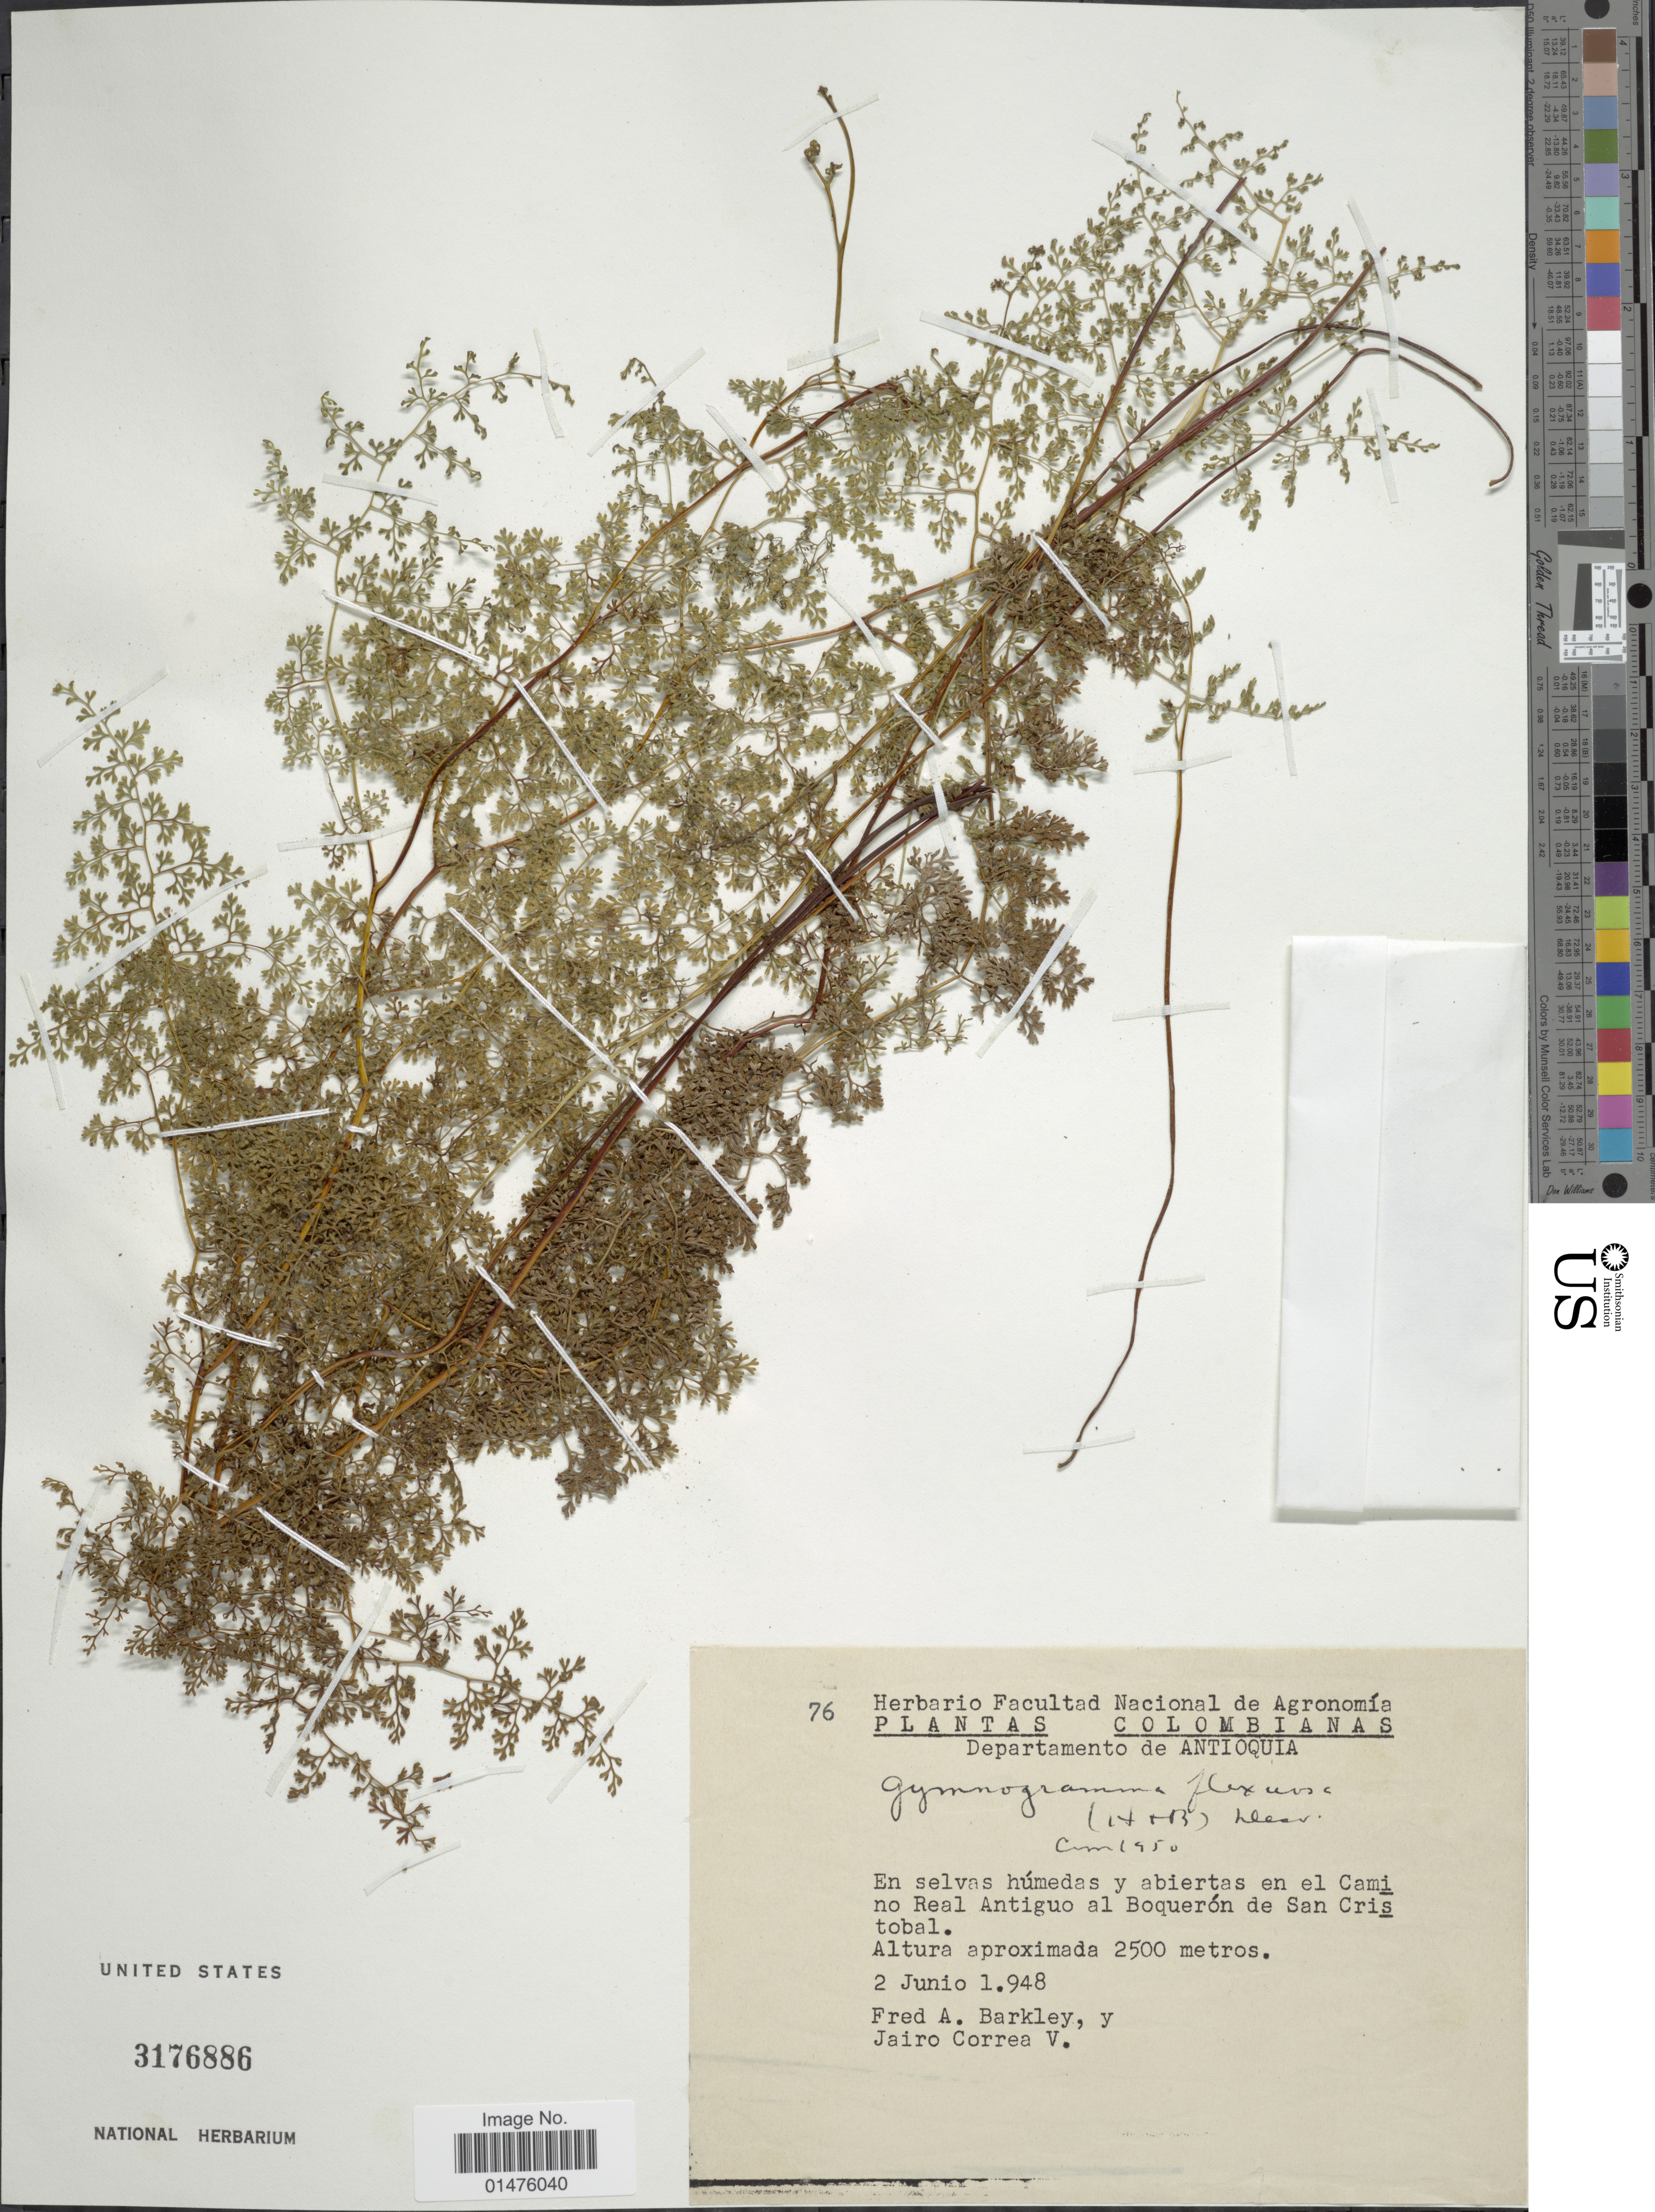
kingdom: Plantae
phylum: Tracheophyta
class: Polypodiopsida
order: Polypodiales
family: Pteridaceae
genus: Jamesonia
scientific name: Jamesonia flexuosa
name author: (Humb. & Bonpl.) Christenh.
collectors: F. A. Barkley & J. Correa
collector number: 76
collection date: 1948-06-02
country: Colombia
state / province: Antioquia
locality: Departamento de Antioquia, En selvas húmedad y abiertas en el Cami no Real Antiguo al Boquerón de San Cristobal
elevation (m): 2500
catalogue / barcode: US 3176886